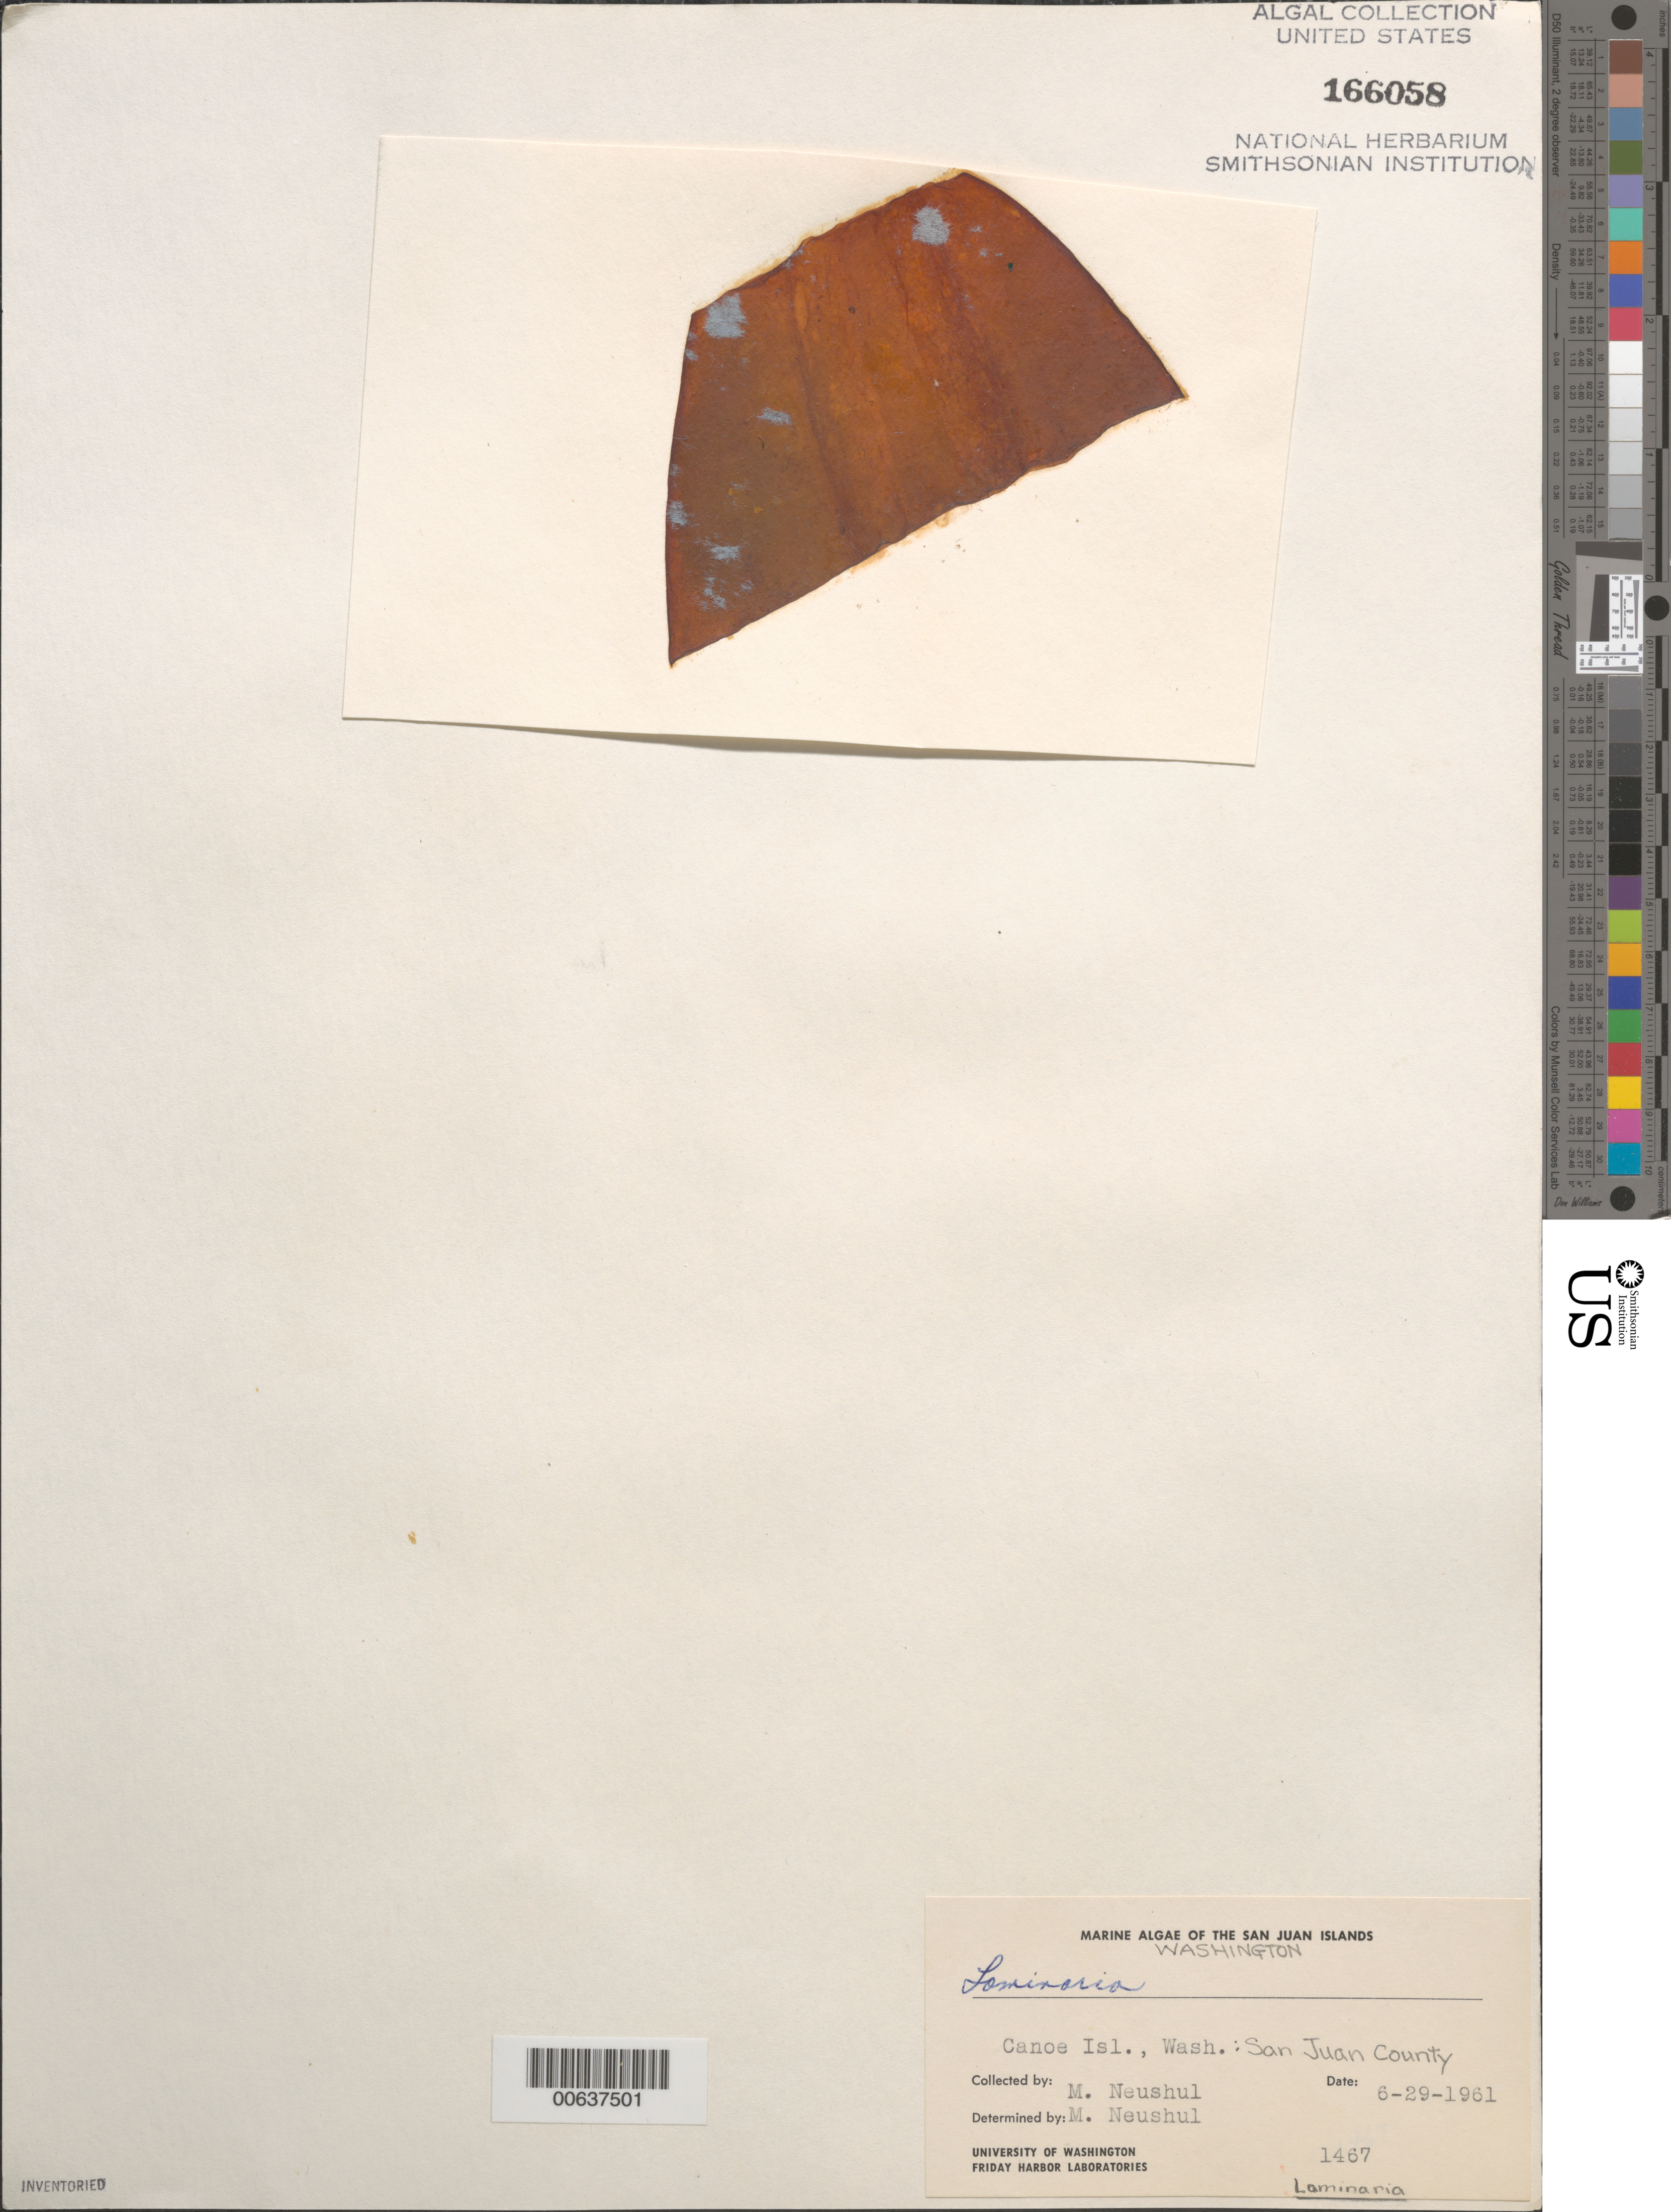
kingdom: Chromista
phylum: Ochrophyta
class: Phaeophyceae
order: Laminariales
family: Laminariaceae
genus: Laminaria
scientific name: Laminaria sp.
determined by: Neushul, M.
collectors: M. Neushul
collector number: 1467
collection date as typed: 29 Jun 1961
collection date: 1961-06-29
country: United States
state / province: Washington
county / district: San Juan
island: Canoe Island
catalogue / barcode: US 166058